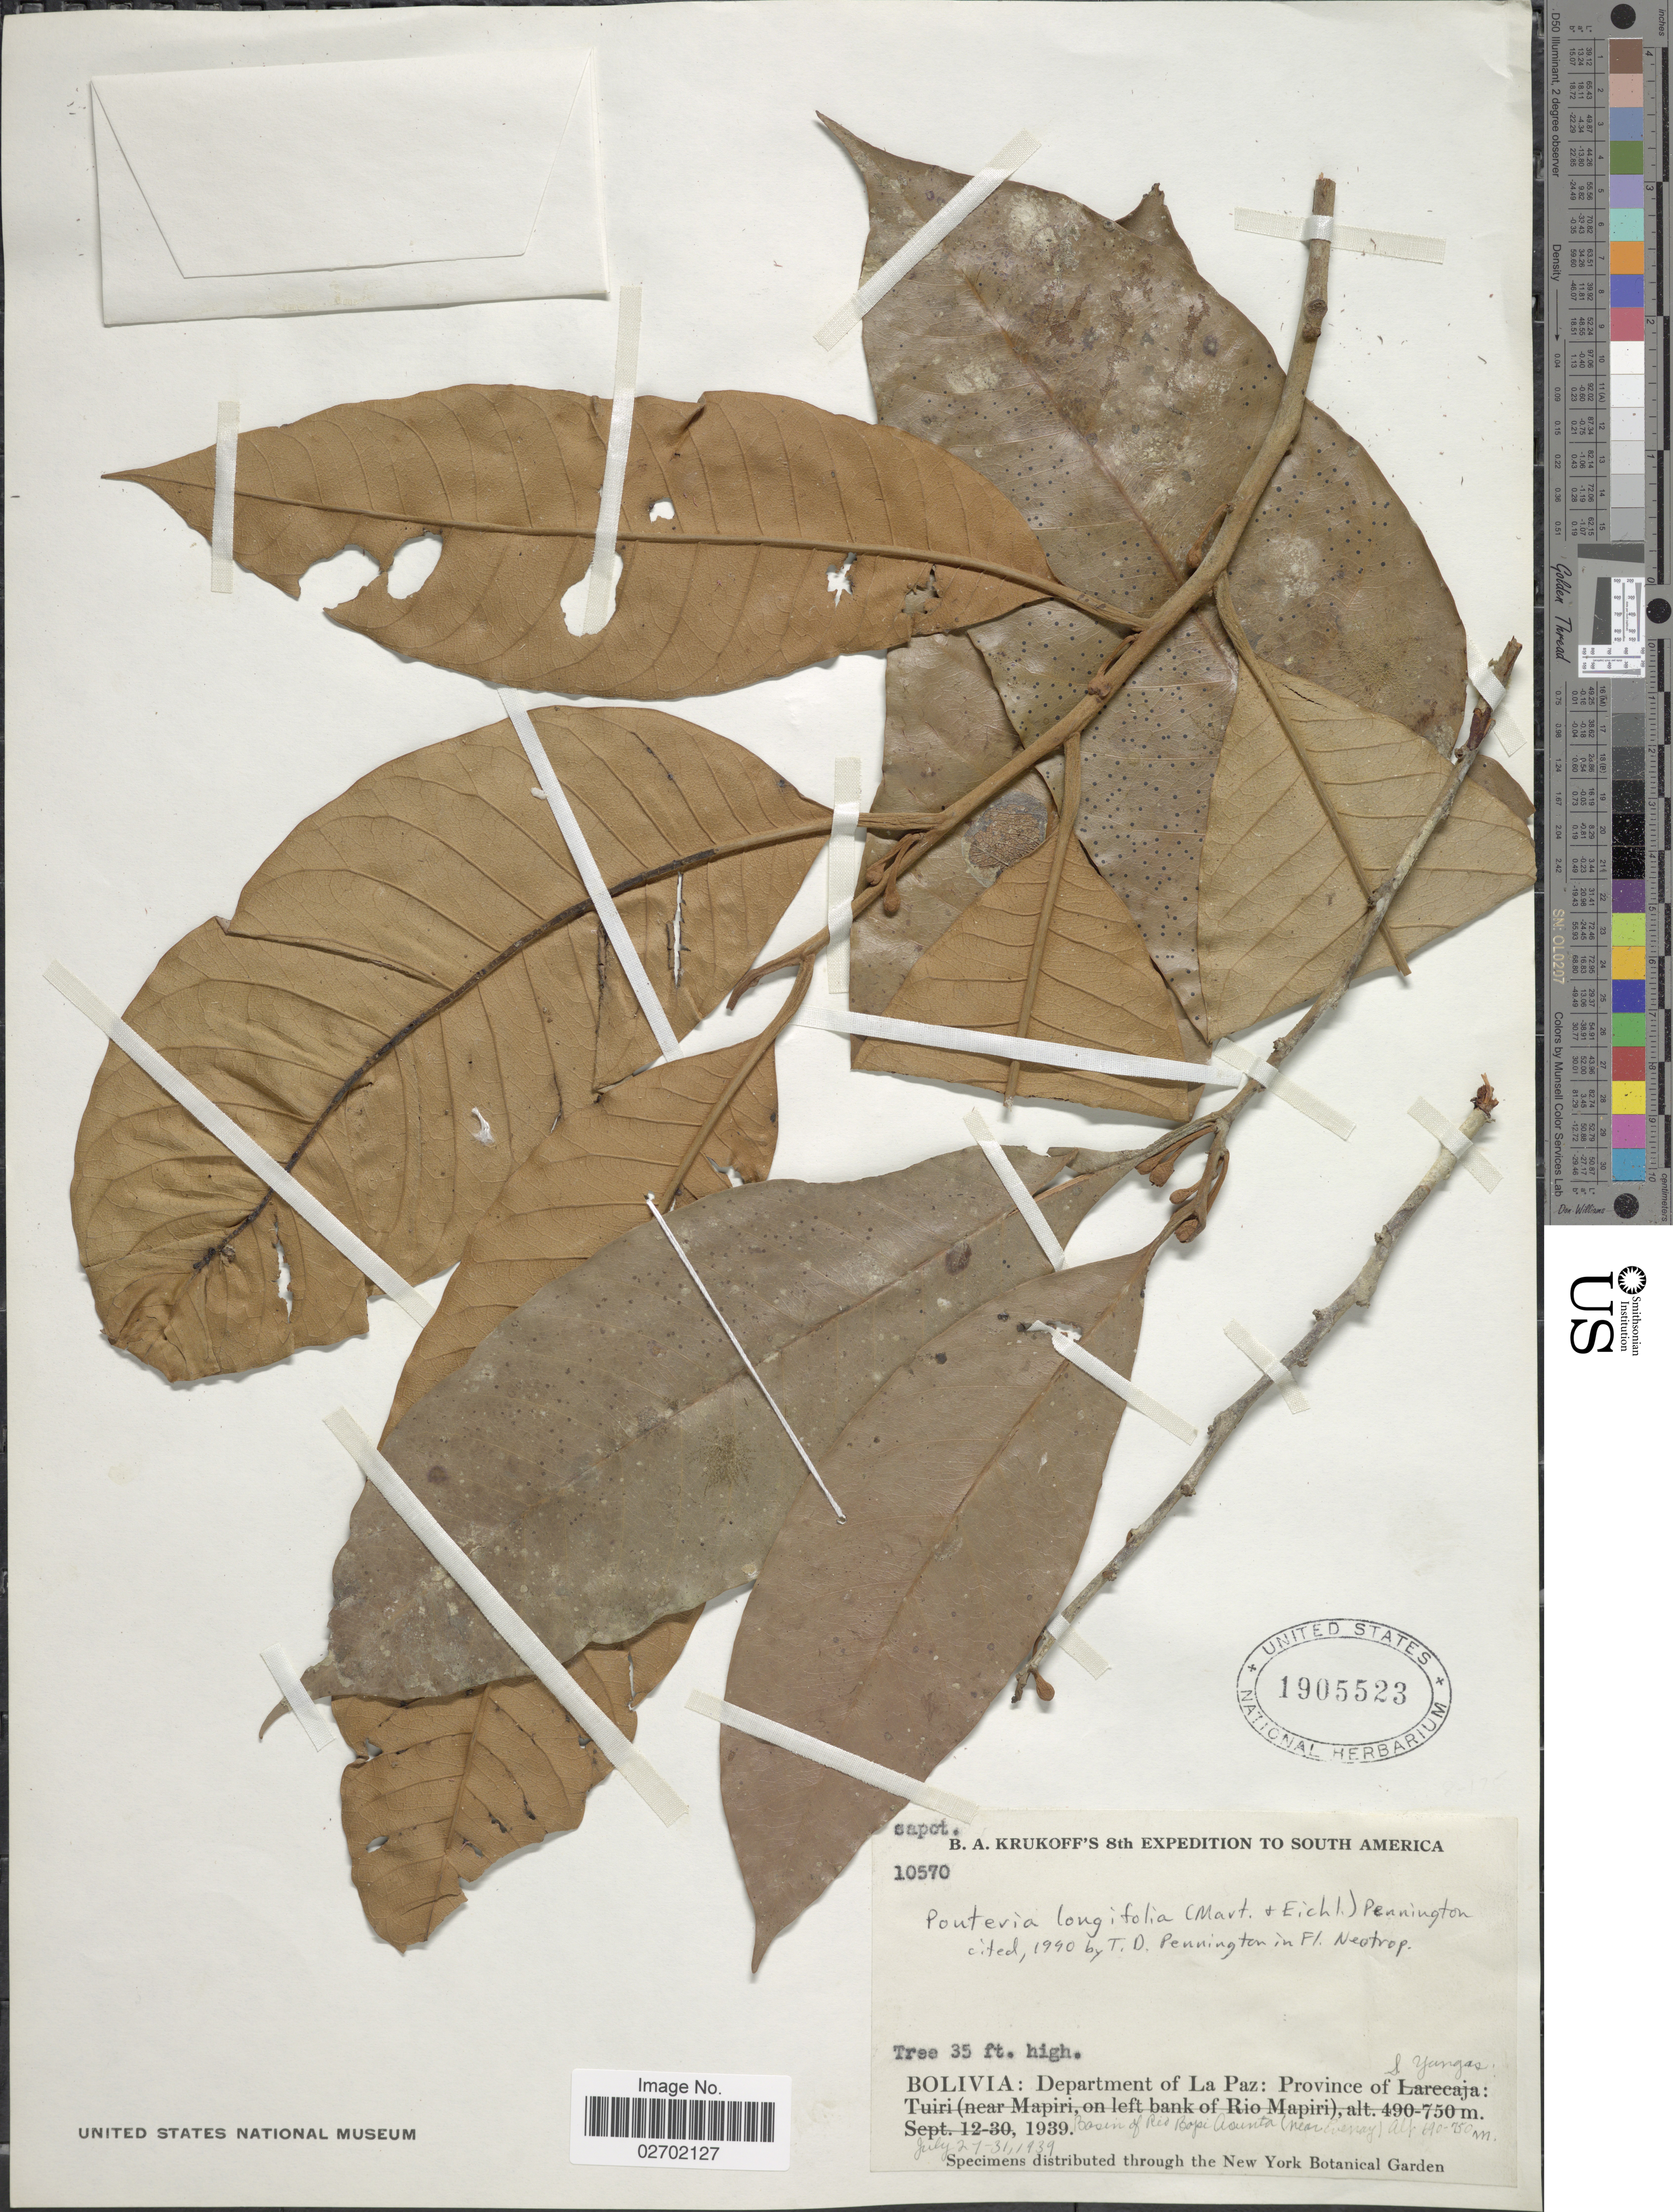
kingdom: Plantae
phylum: Tracheophyta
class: Magnoliopsida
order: Ericales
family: Sapotaceae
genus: Pouteria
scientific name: Pouteria longifolia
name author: (Mart. & Eichler ex Miq.) T.D. Penn.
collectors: B. A. Krukoff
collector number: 10570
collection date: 1939-07-27/1939-07-31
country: Bolivia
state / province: La Paz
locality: Department of La Paz: Province of S Yungas: Basin of Rio Bopsi Asunta (near Everay)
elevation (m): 690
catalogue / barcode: US 1905523